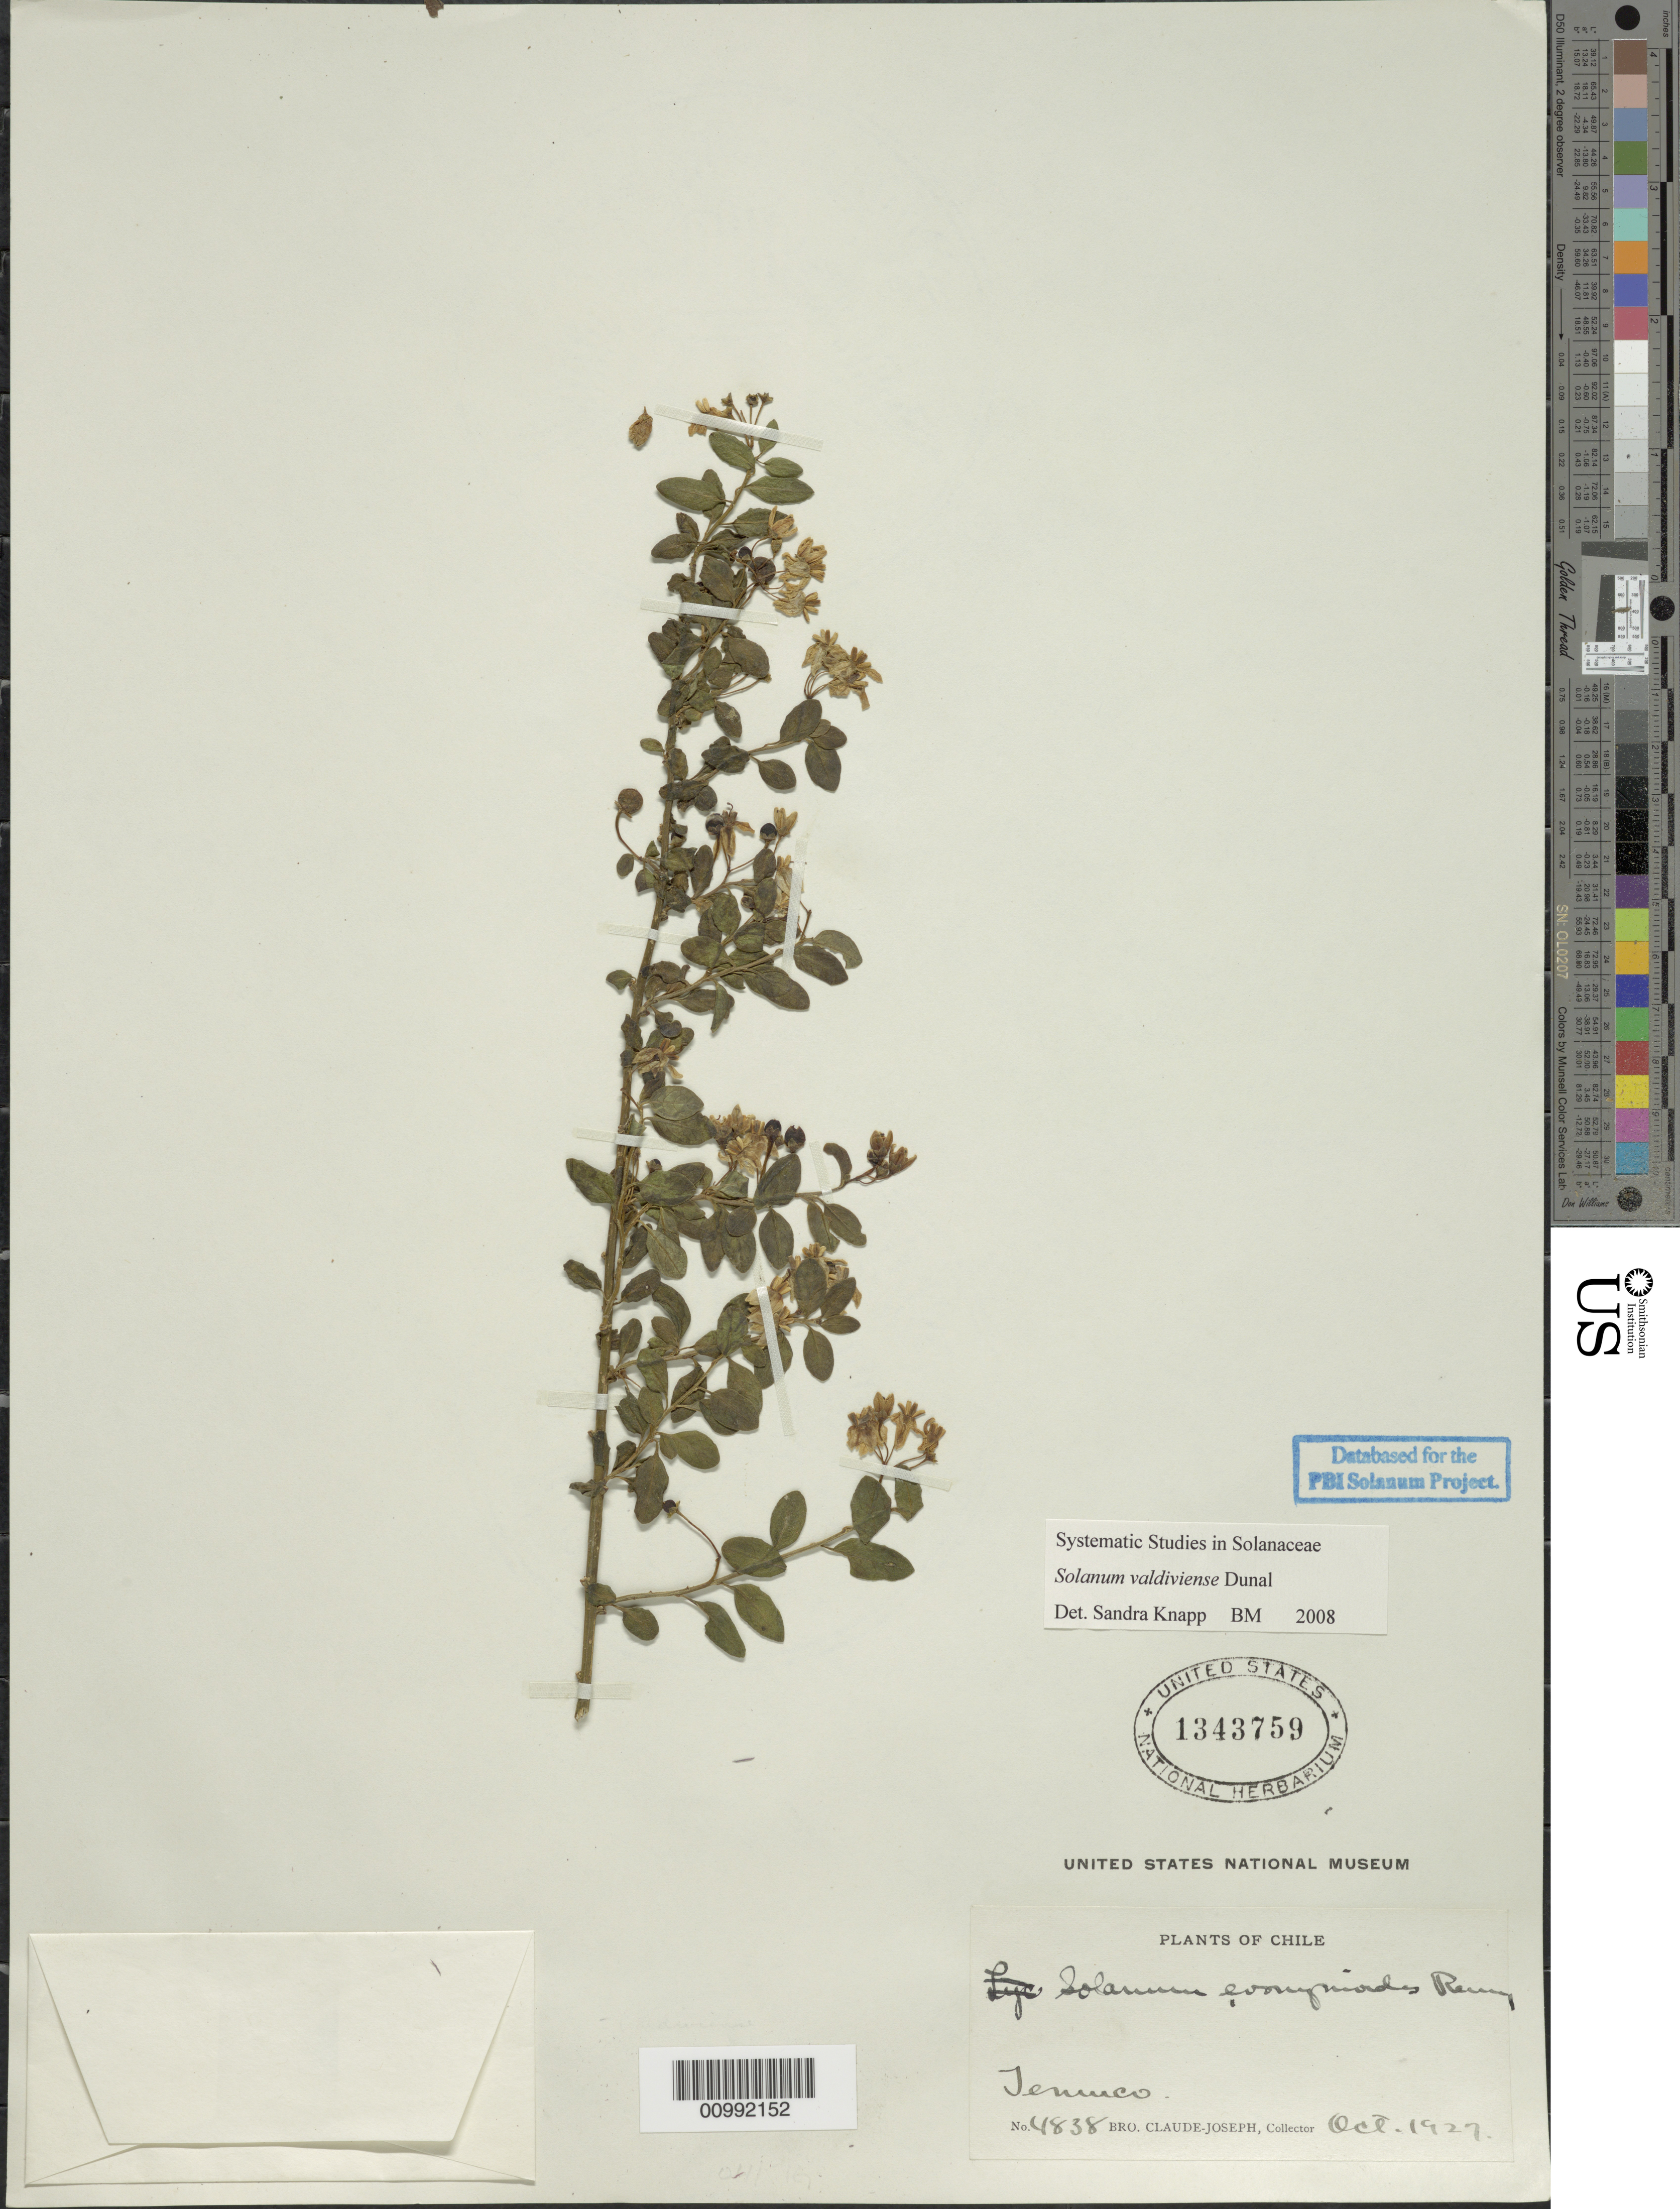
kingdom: Plantae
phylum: Tracheophyta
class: Magnoliopsida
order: Solanales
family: Solanaceae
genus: Solanum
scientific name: Solanum valdiviense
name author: Dunal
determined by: Knapp, S. D.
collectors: Bro. Claude-Joseph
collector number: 4838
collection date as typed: Oct 1927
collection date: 1927-10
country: Chile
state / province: Araucanía (IX)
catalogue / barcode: US 1343759